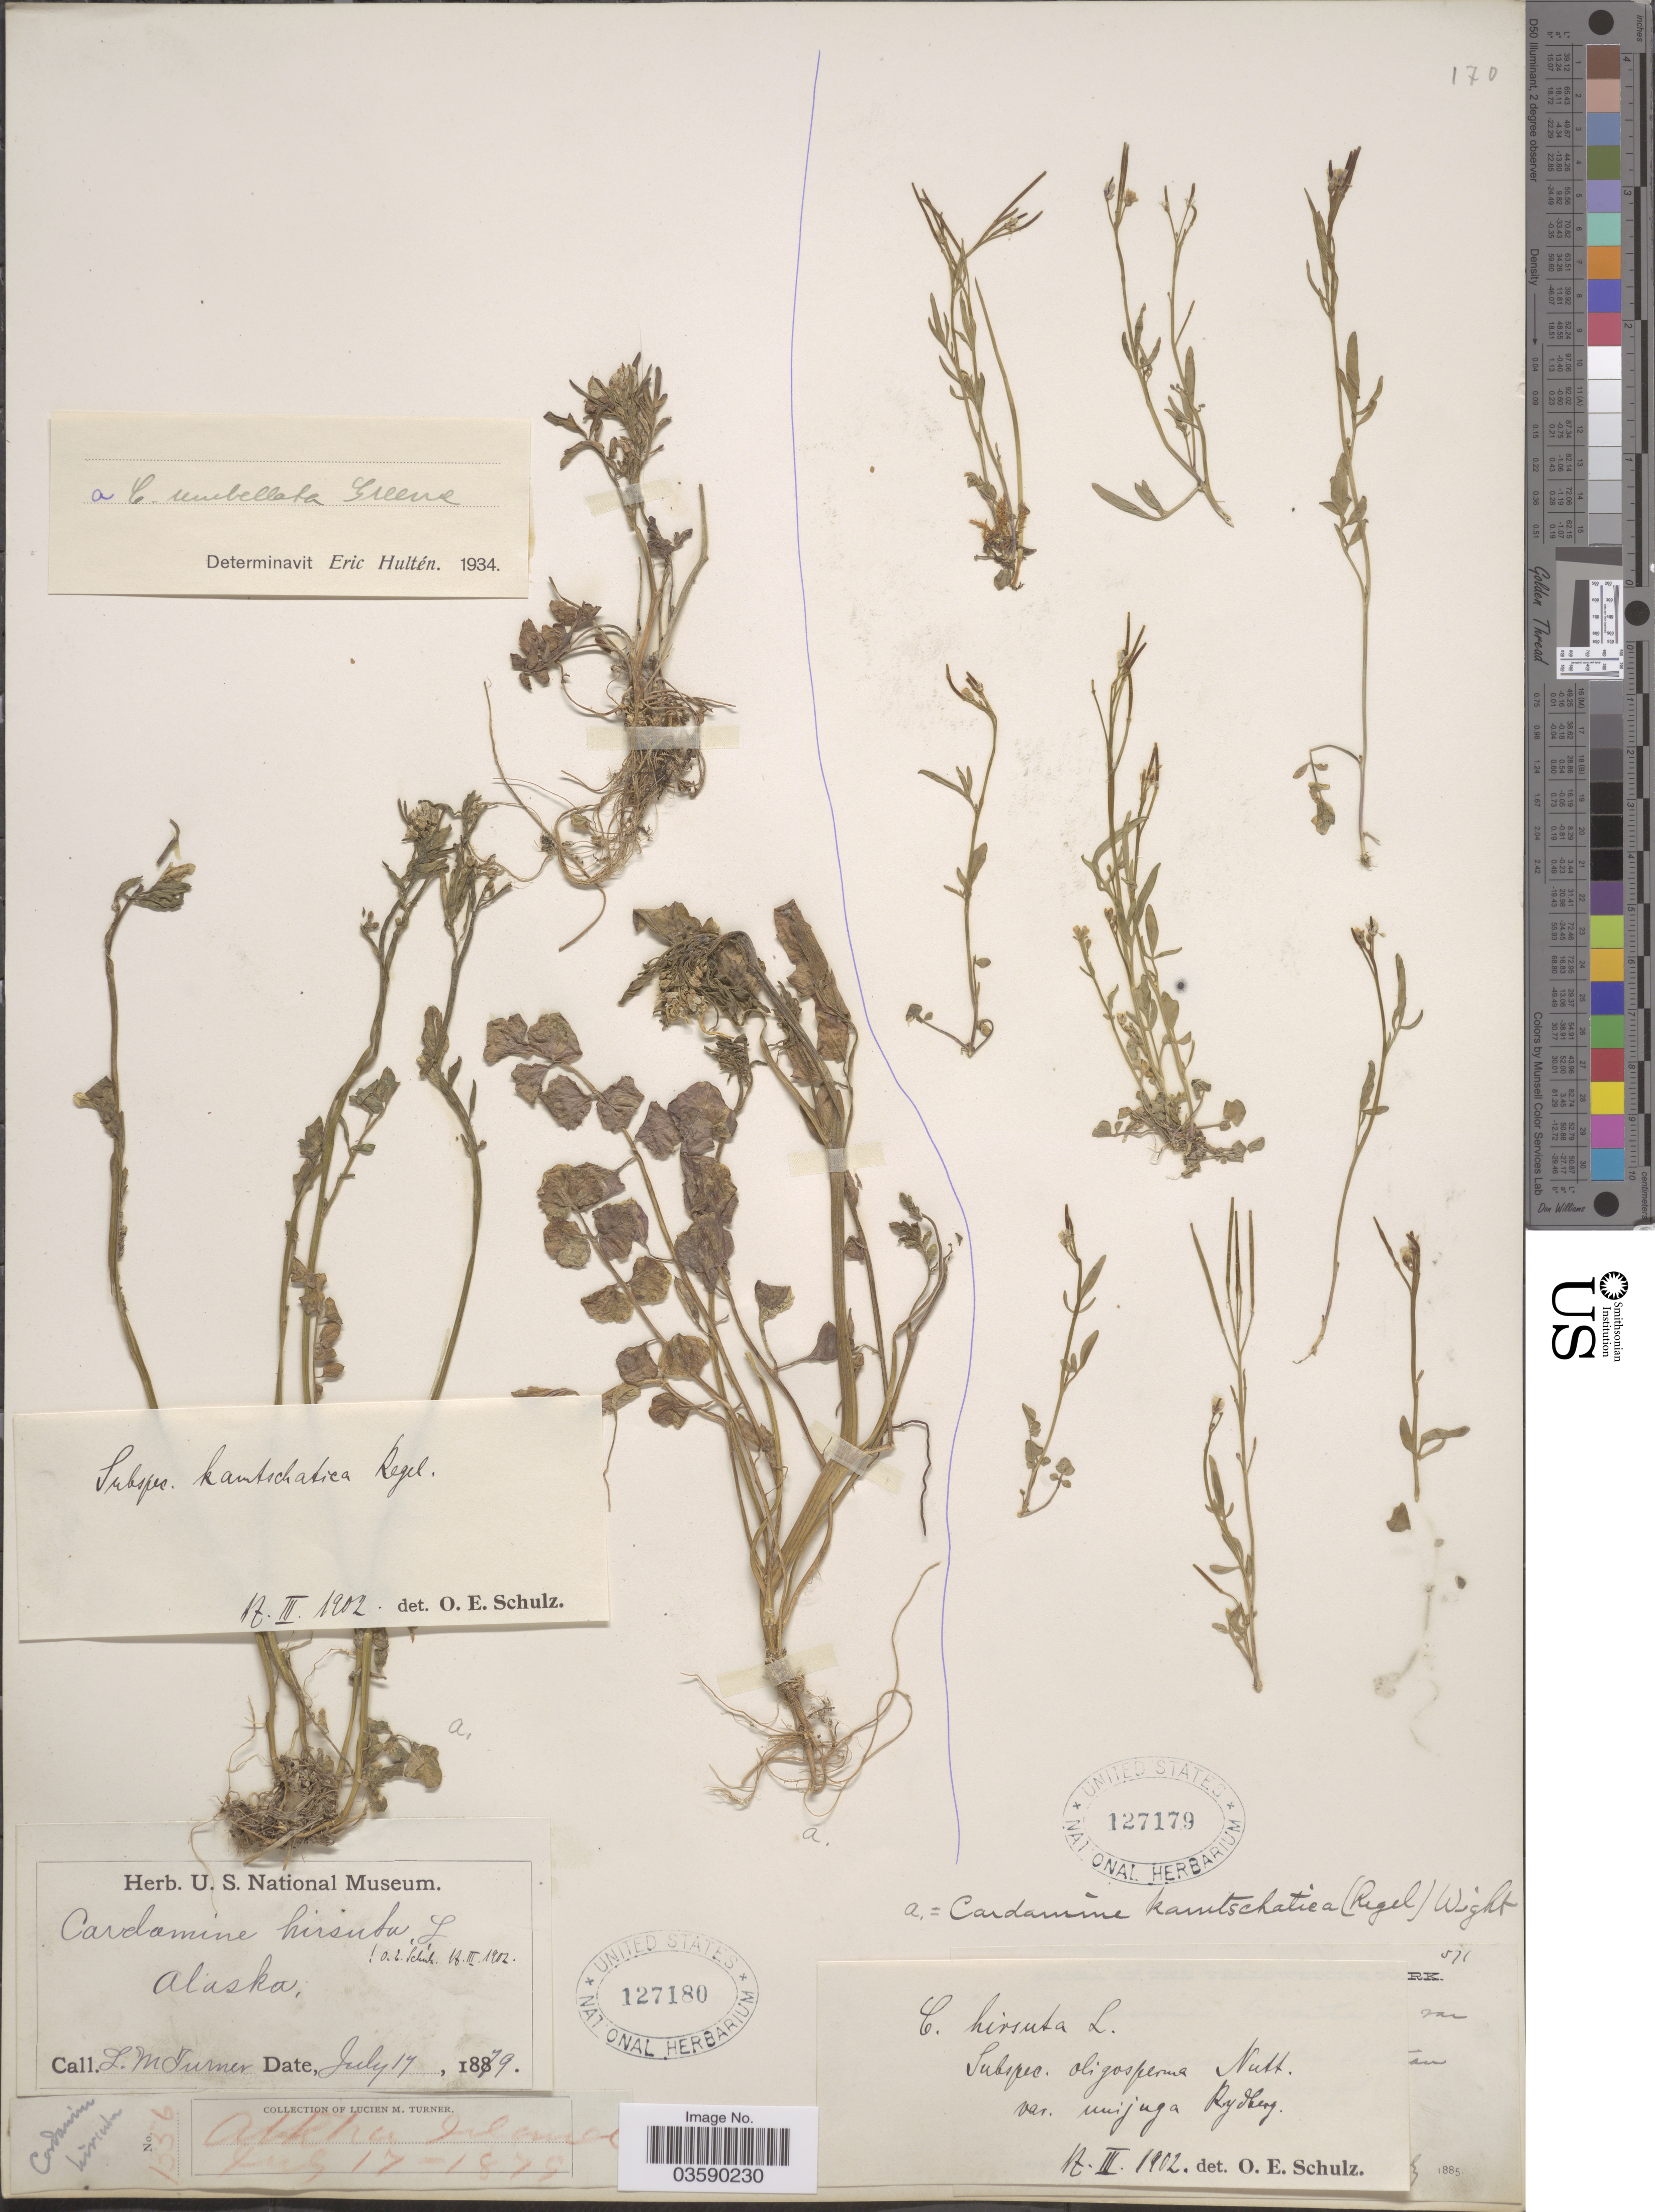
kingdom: Plantae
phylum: Tracheophyta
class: Magnoliopsida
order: Brassicales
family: Brassicaceae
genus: Cardamine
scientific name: Cardamine umbellata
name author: Greene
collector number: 571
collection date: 1885-07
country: United States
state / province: Wyoming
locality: Yellowstone Park, Mirror Lake Plateau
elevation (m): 2743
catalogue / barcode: US 127179-2